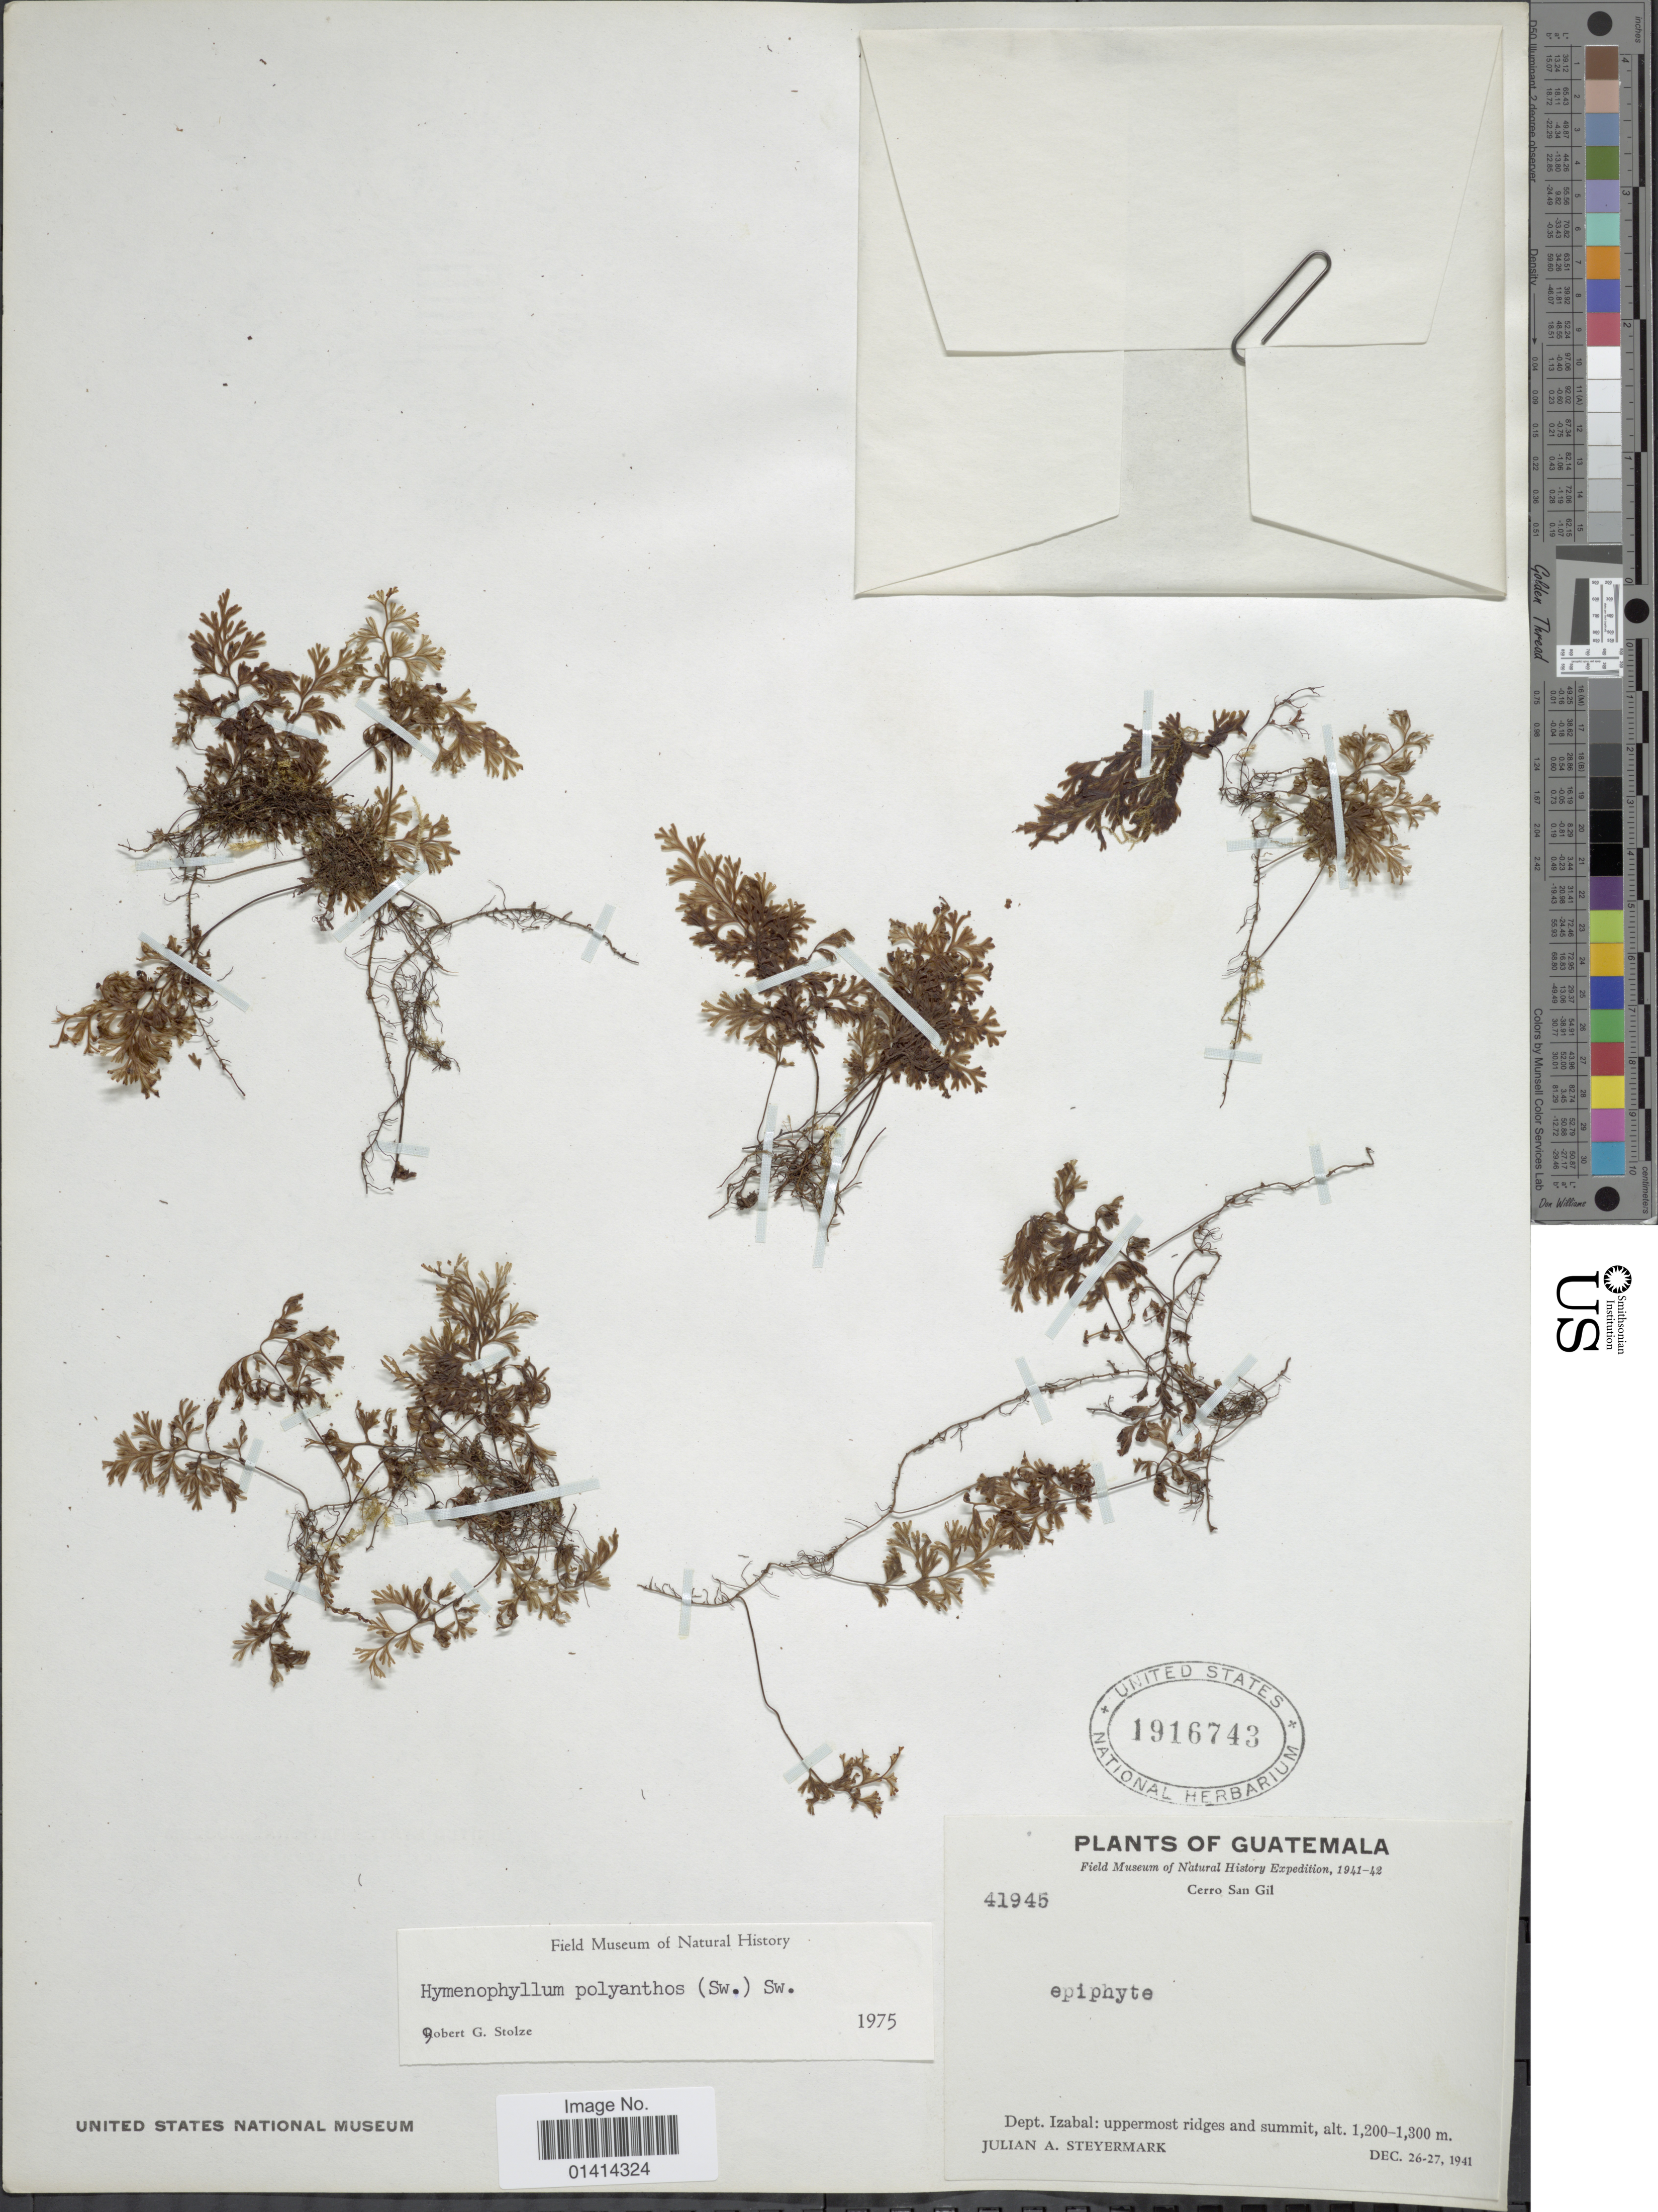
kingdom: Plantae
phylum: Tracheophyta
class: Polypodiopsida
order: Hymenophyllales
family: Hymenophyllaceae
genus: Hymenophyllum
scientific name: Hymenophyllum polyanthos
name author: (Sw.) Sw.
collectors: J. Steyermark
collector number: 41945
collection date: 1941-12-26/1941-12-27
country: Guatemala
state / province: Izabal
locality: Dept. Izabal: uppermost ridgs and summit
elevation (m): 1200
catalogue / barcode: US 1916743